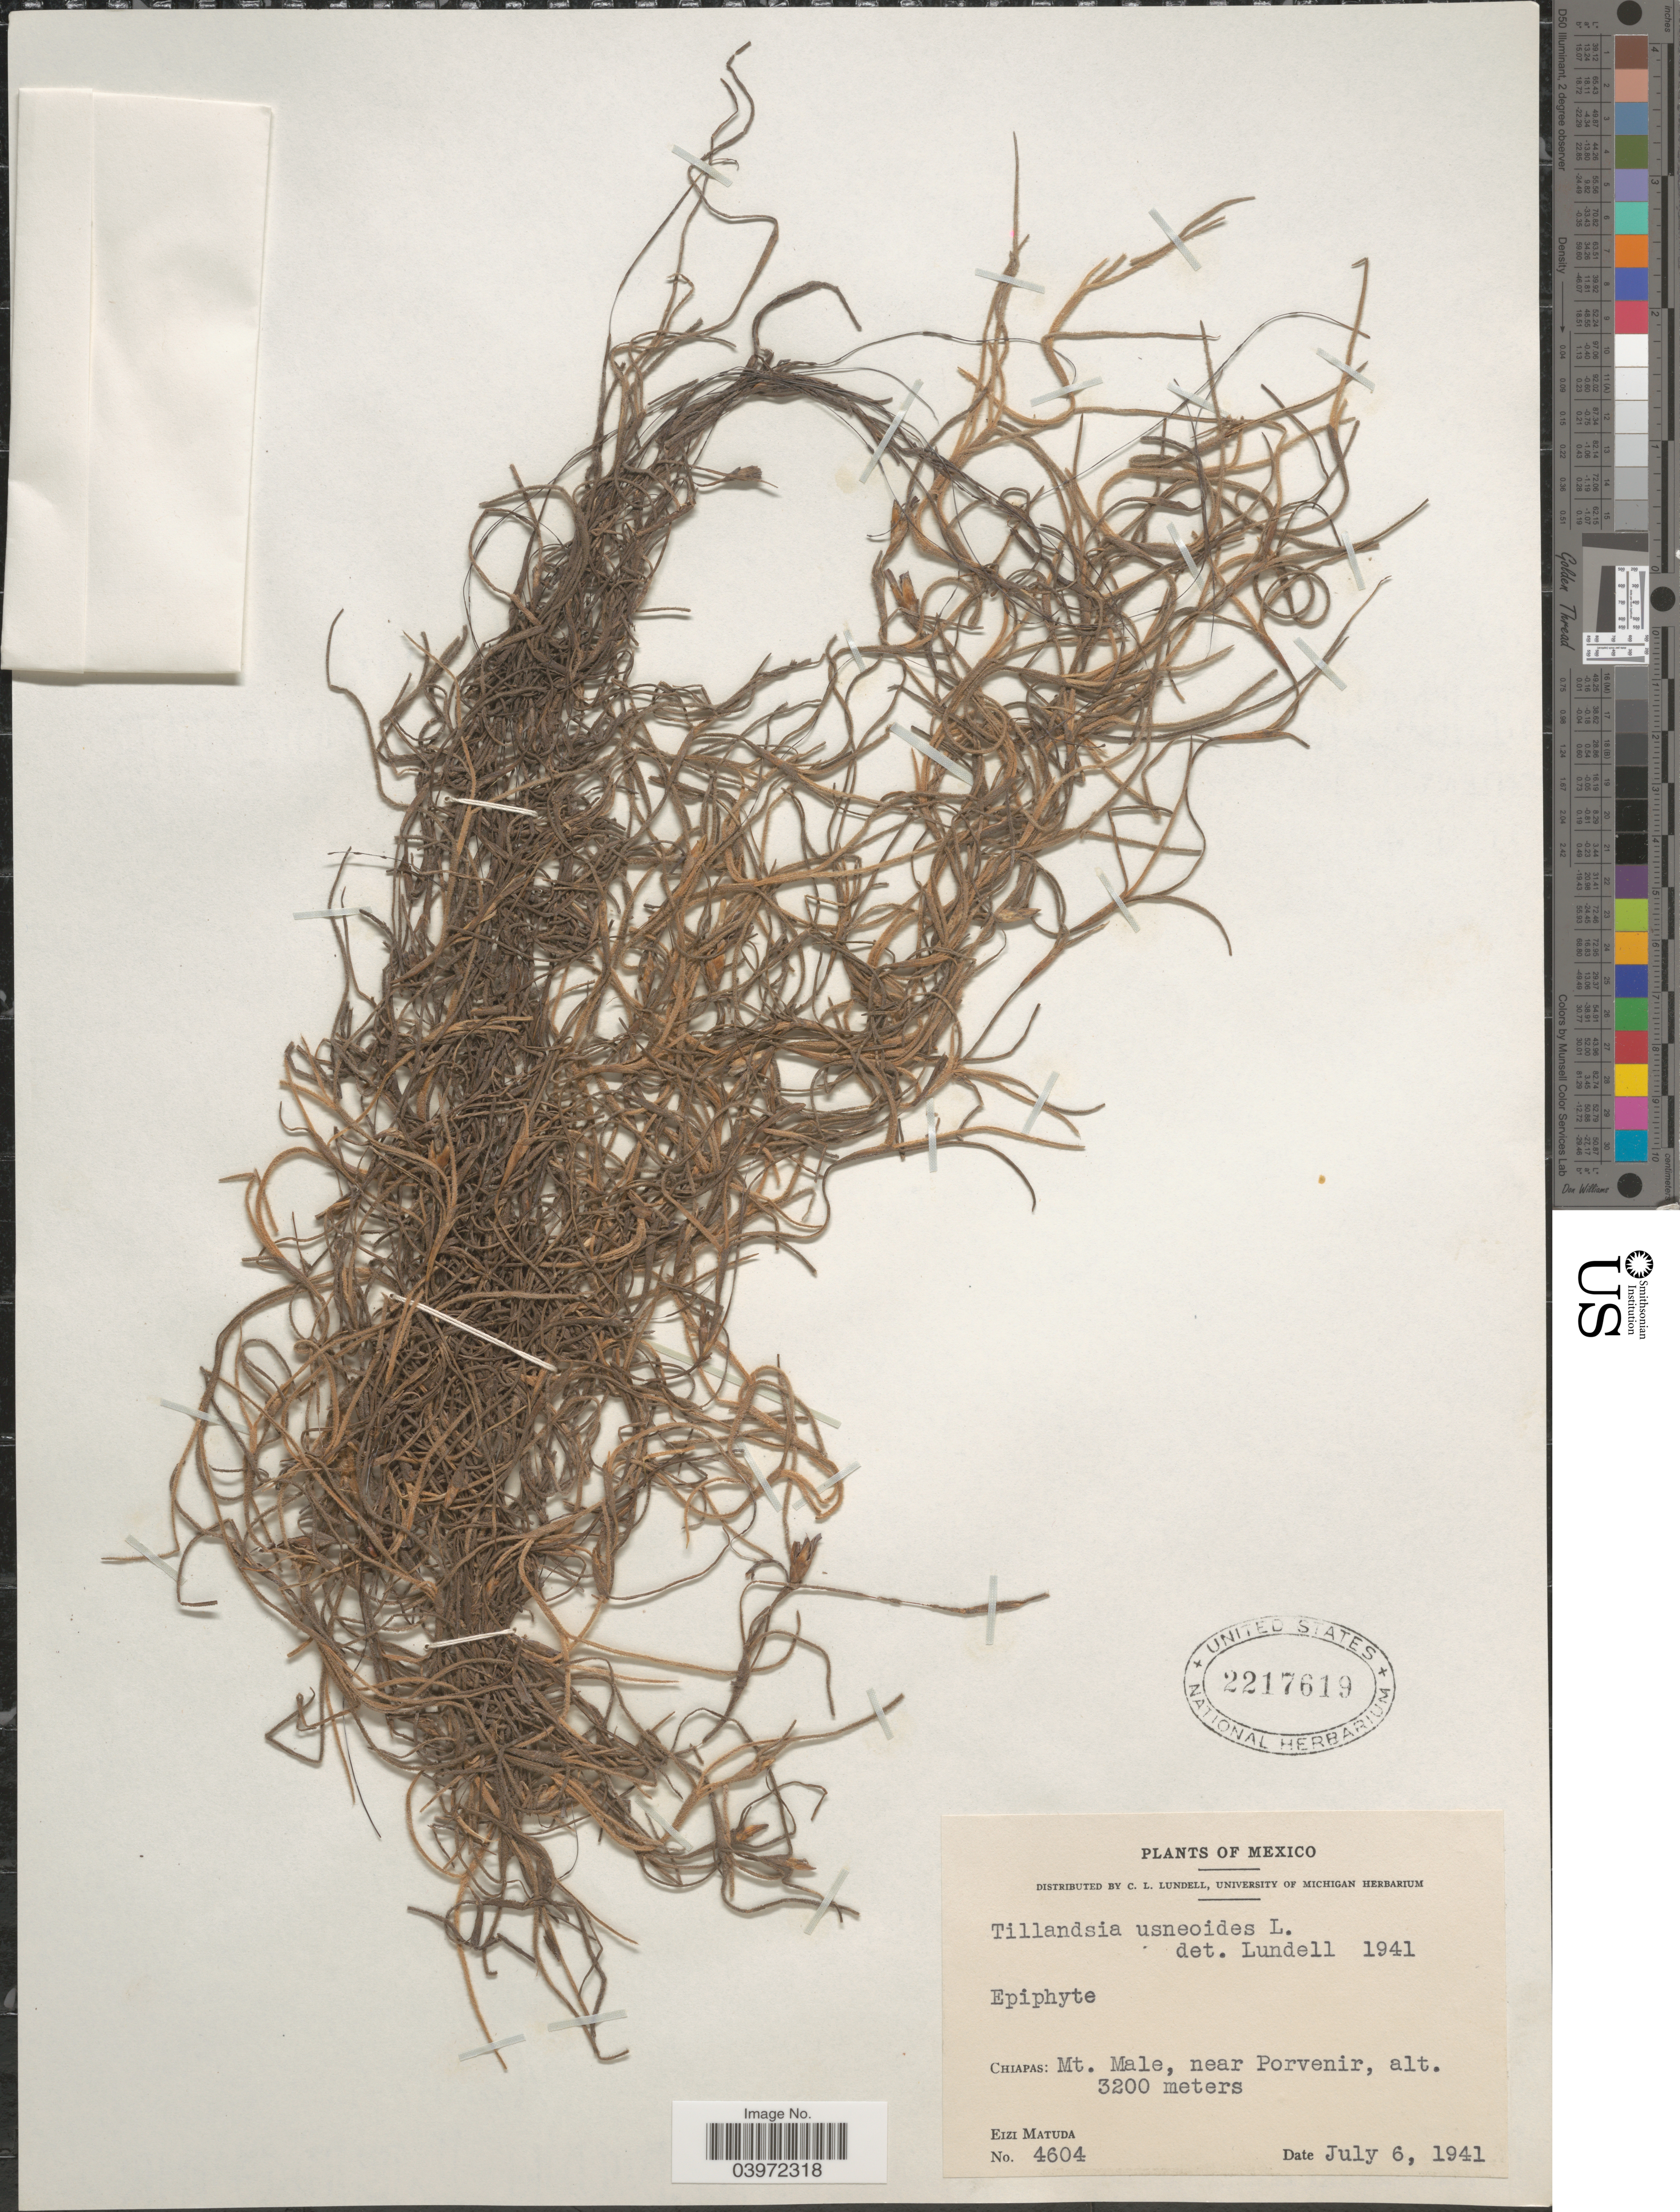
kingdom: Plantae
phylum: Tracheophyta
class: Liliopsida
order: Poales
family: Bromeliaceae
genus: Tillandsia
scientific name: Tillandsia usneoides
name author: (L.) L.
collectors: E. Matuda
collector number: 4604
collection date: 1941-07-06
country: Mexico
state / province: Chiapas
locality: Mt. Male, near Porvenir.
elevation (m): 3200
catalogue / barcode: US 2217619